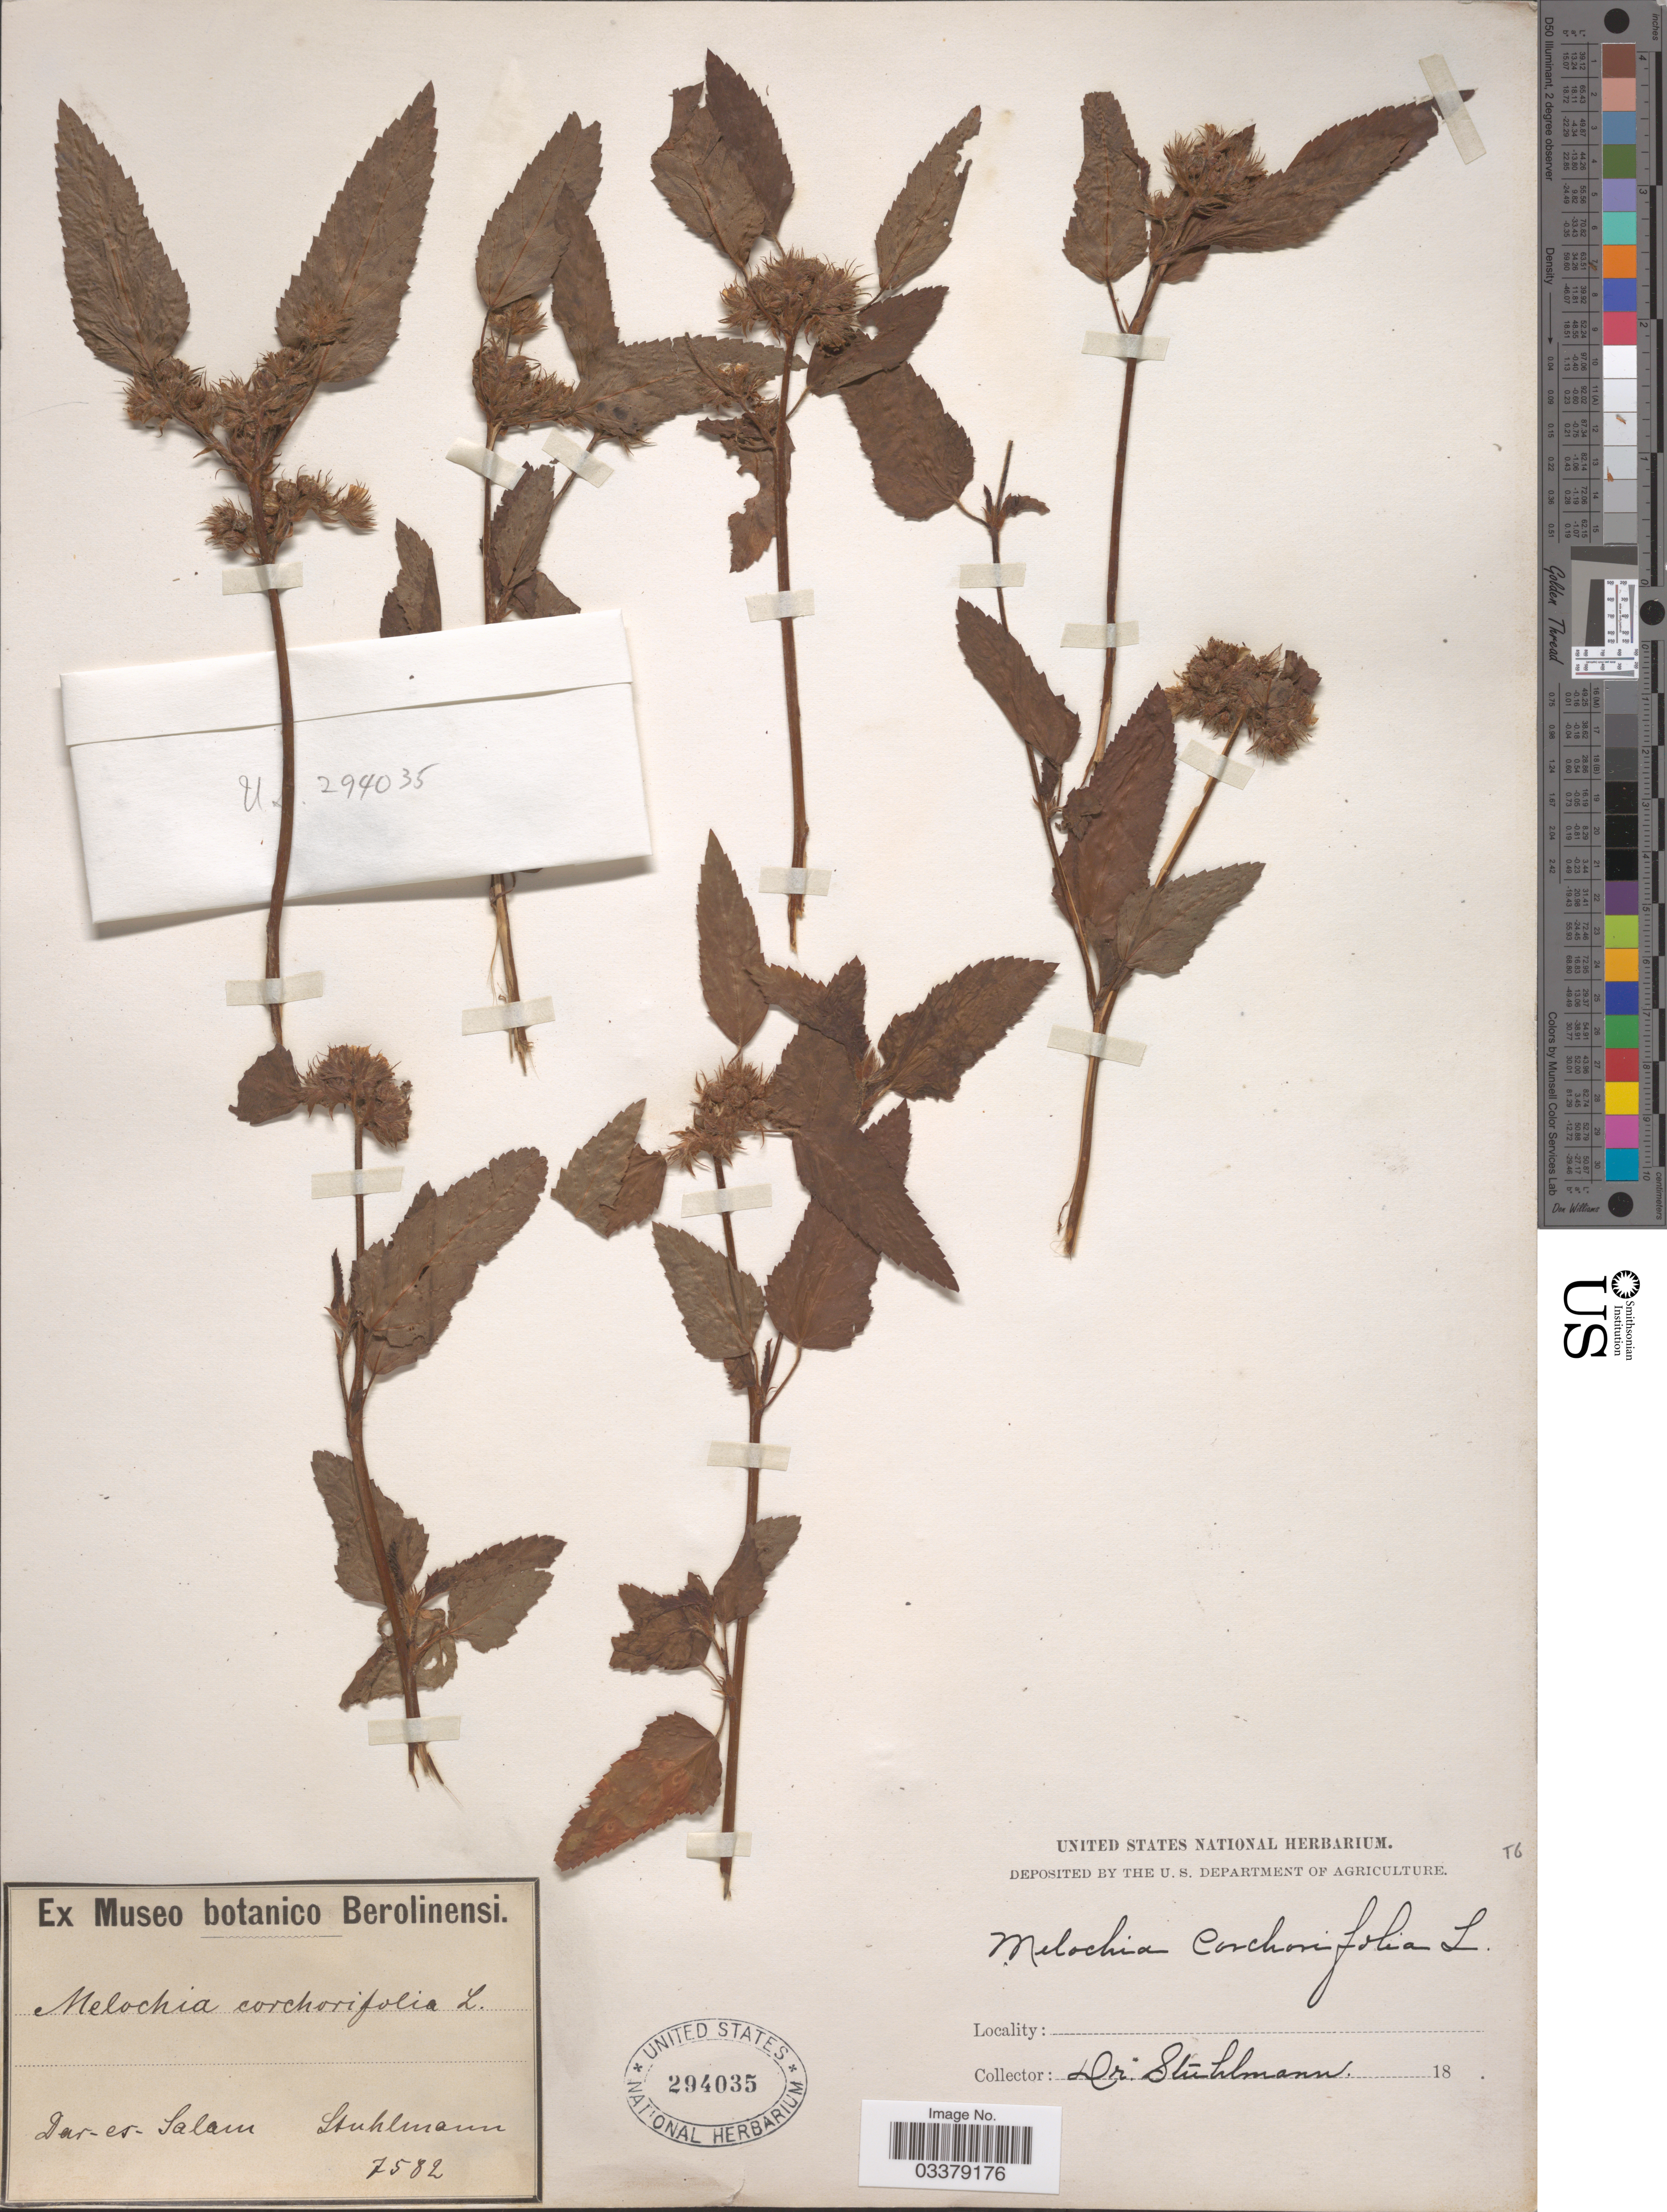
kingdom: Plantae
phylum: Tracheophyta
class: Magnoliopsida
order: Malvales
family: Malvaceae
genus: Melochia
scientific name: Melochia corchorifolia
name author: L.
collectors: -. Stuhlmann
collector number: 7582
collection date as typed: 18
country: Tanzania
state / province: Dar es Salaam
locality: Dar-es-Salam.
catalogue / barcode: US 294035